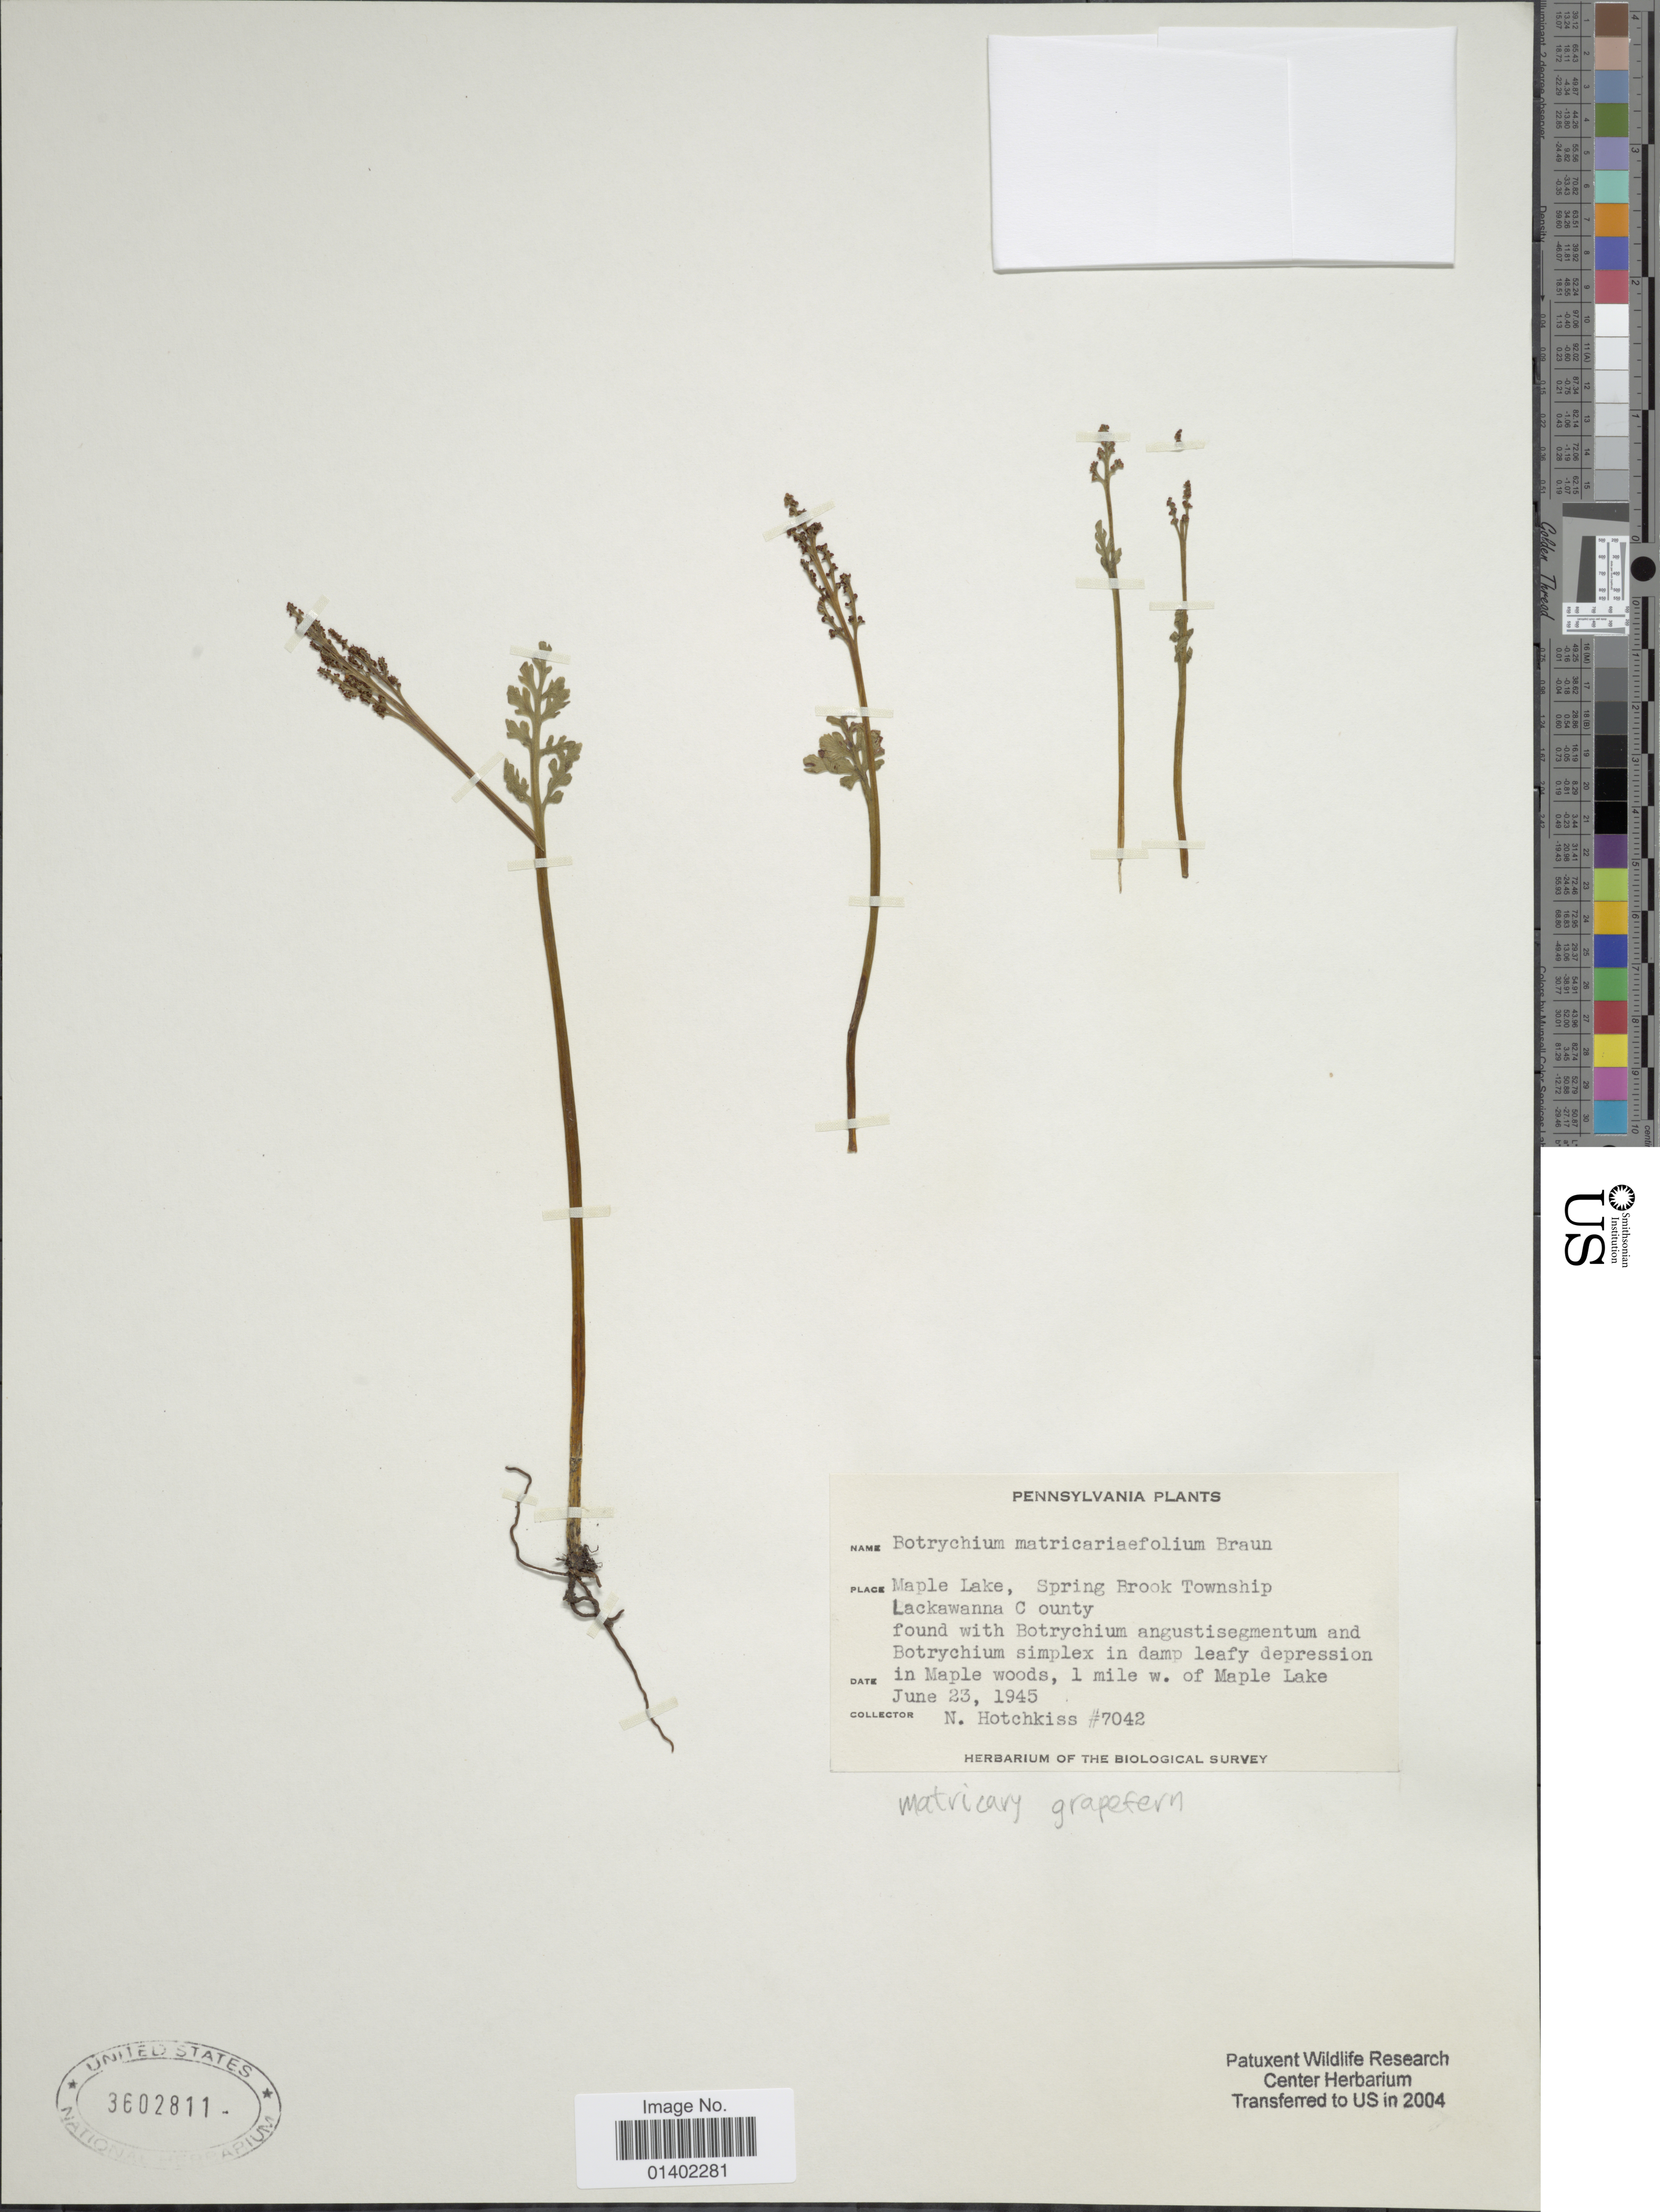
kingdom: Plantae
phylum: Tracheophyta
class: Polypodiopsida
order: Ophioglossales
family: Ophioglossaceae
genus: Botrychium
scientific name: Botrychium matricariifolium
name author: (A. Braun ex Dowell) A. Braun ex Koch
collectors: N. Hotchkiss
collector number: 7042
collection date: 1945-06-23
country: United States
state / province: Pennsylvania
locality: Maple Lake, Spring Brook Township Lackawanna County, 1 mile w. of Maple Lake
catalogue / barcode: US 3602811